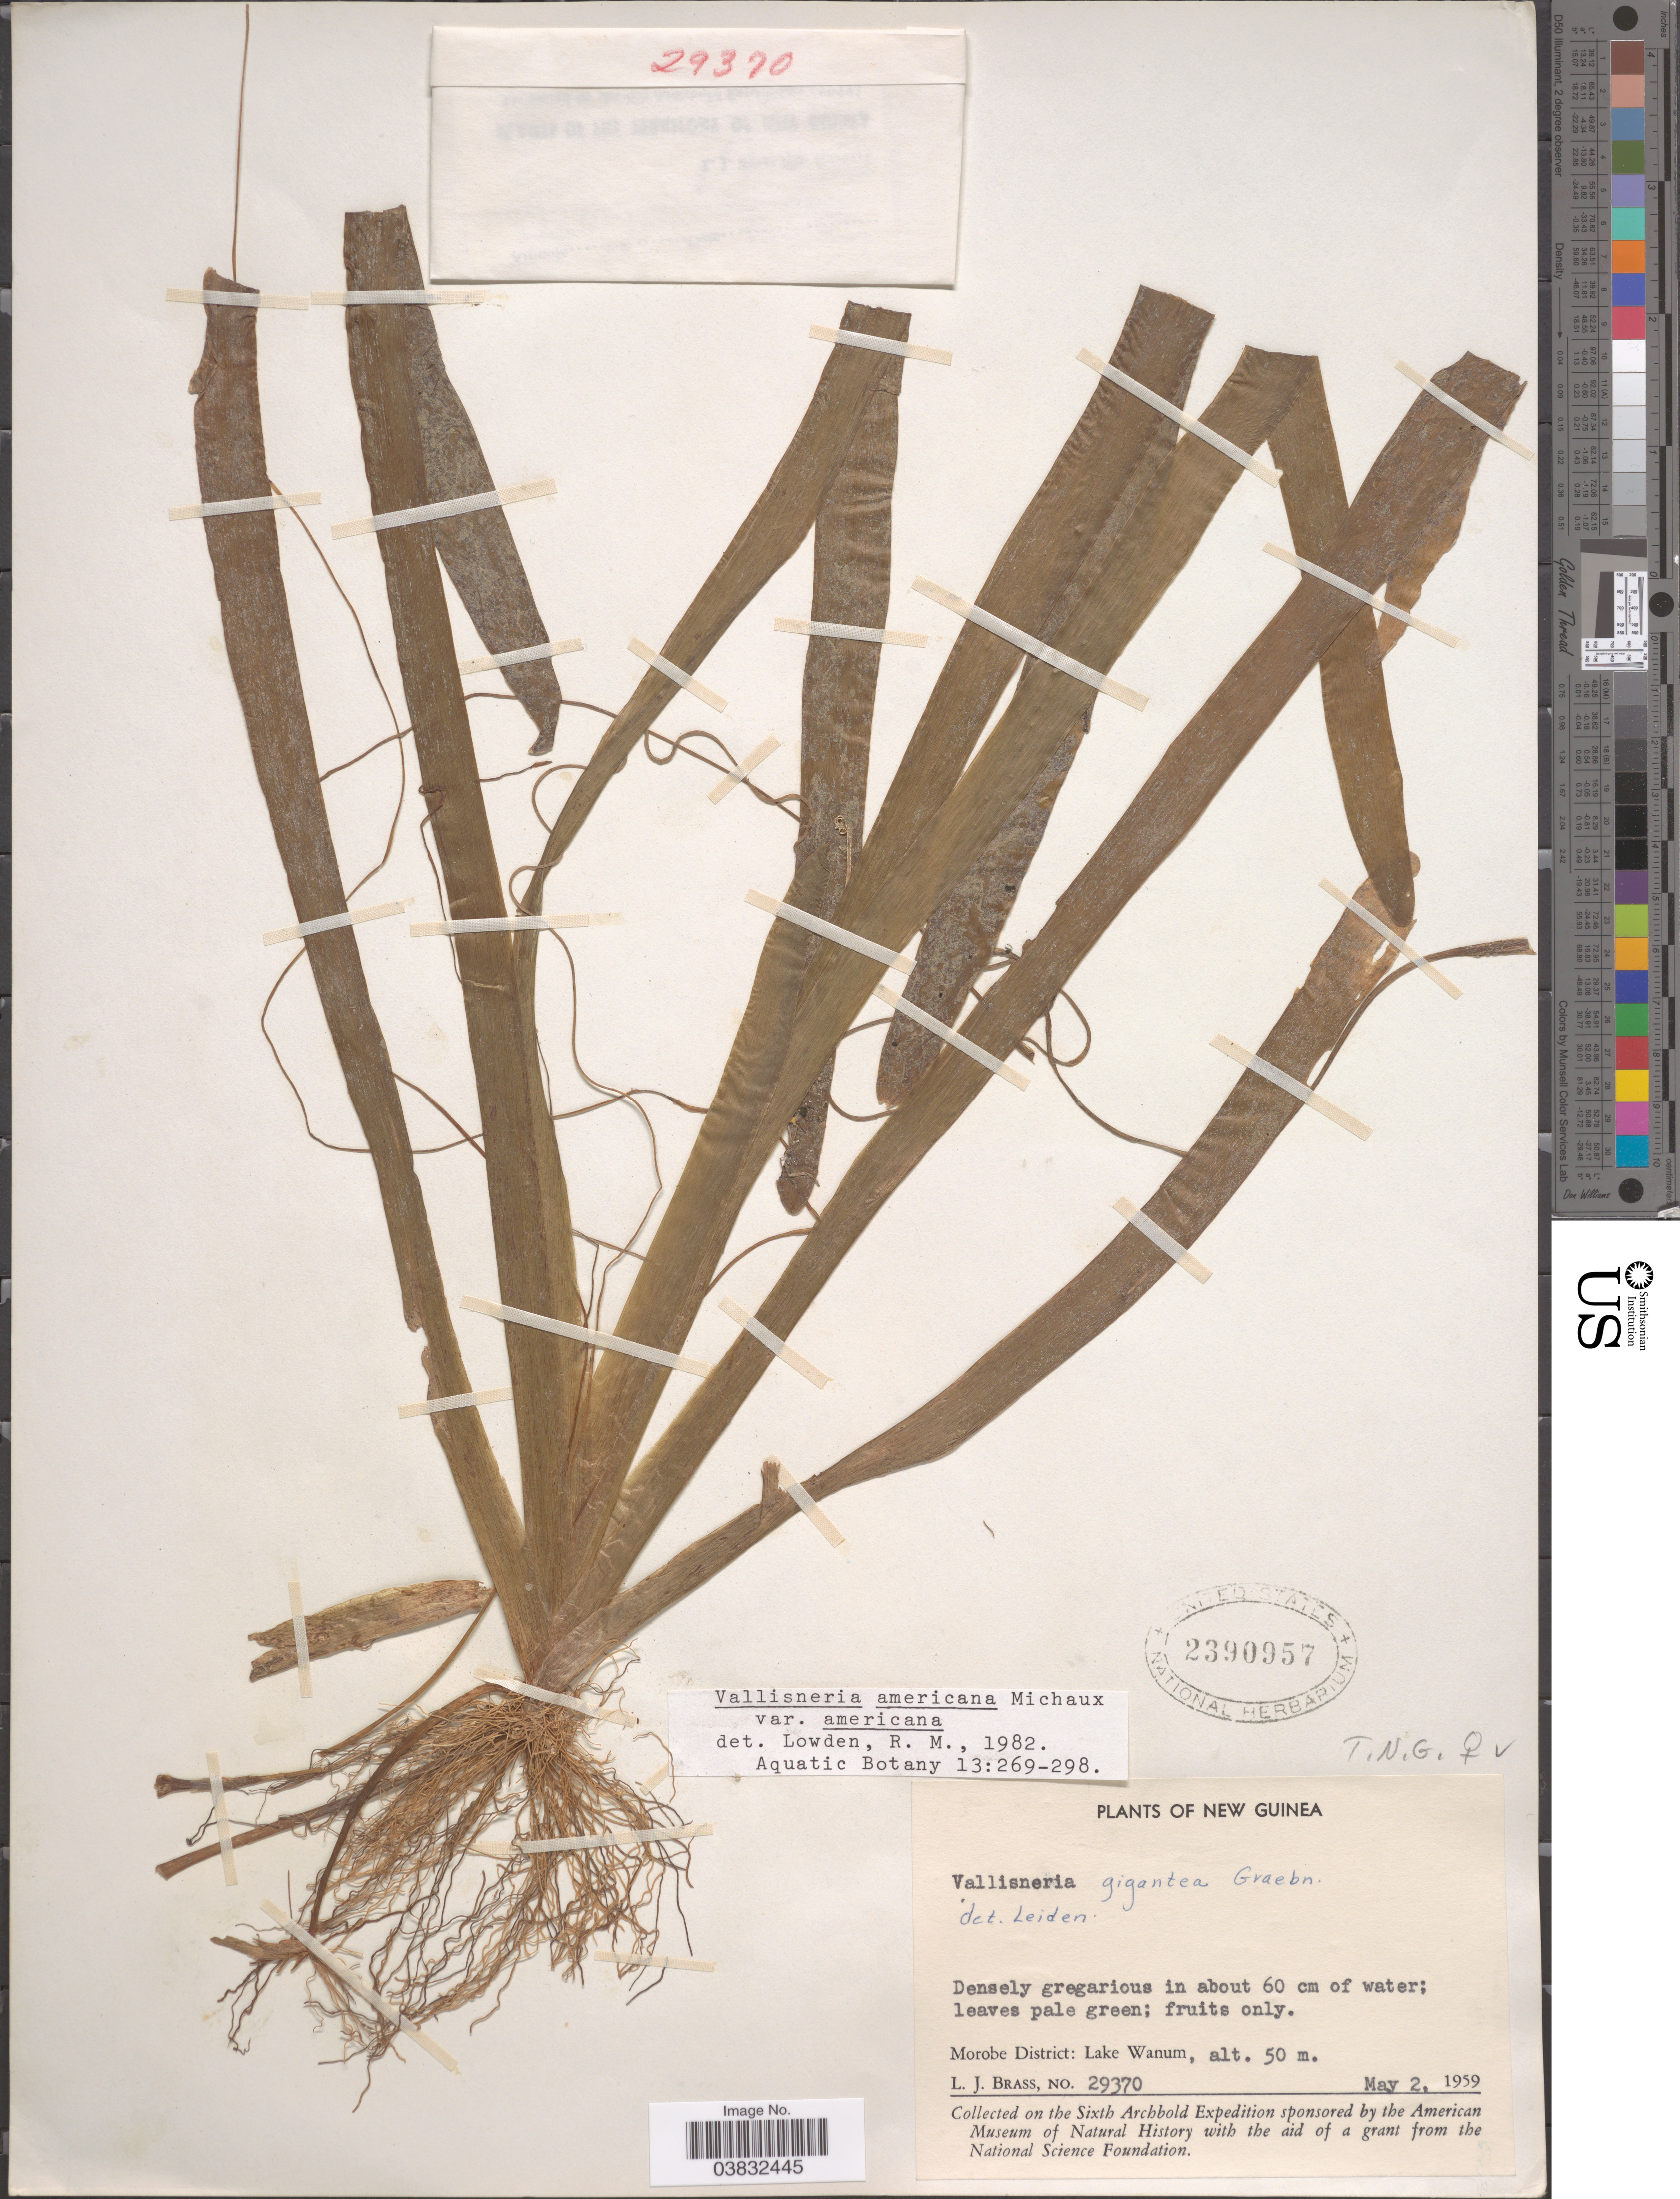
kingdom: Plantae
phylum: Tracheophyta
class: Liliopsida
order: Alismatales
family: Hydrocharitaceae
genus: Vallisneria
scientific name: Vallisneria americana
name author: Michx.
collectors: L. J. Brass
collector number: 29370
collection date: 1959-05-02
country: Papua New Guinea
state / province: Morobe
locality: New Guinea. Morobe District: Lake Wanum.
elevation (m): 50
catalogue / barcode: US 2390957